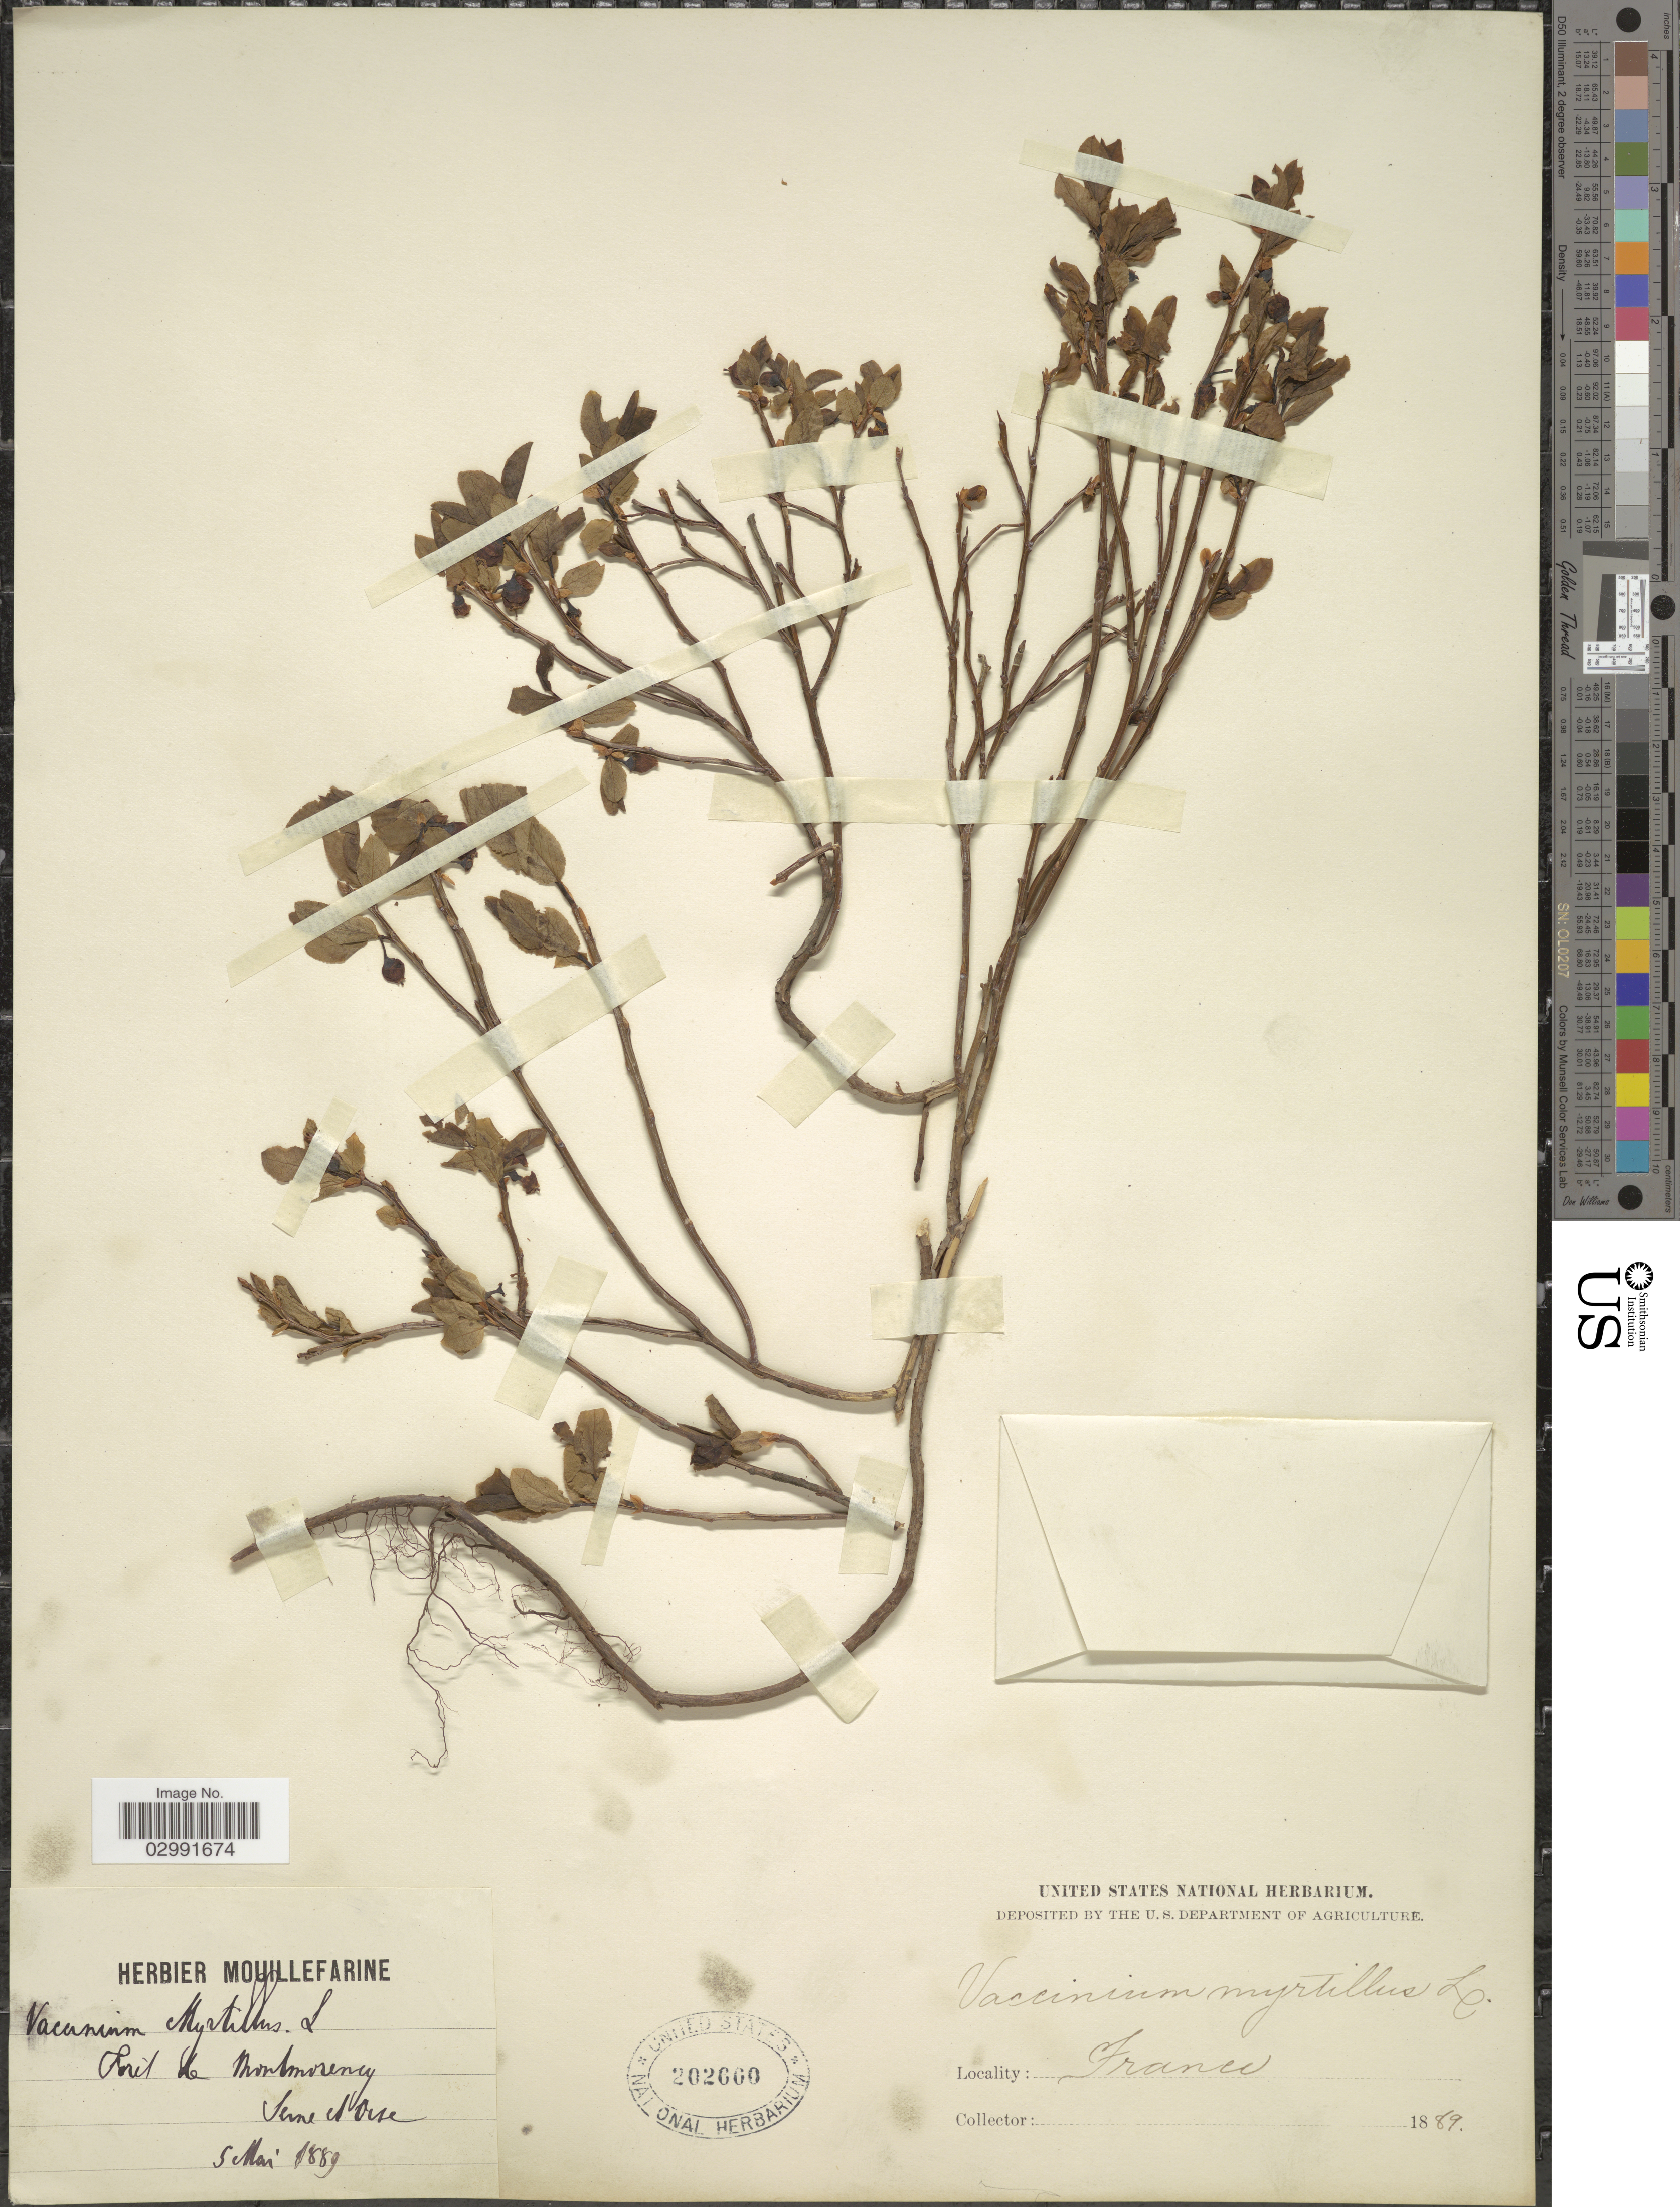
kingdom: Plantae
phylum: Tracheophyta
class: Magnoliopsida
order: Ericales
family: Ericaceae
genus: Vaccinium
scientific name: Vaccinium myrtillus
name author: L.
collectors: ex herb. Mouillefarine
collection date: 1889-05-05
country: France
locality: Forét de Montmorency. Seine et Oise.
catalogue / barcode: US 202600